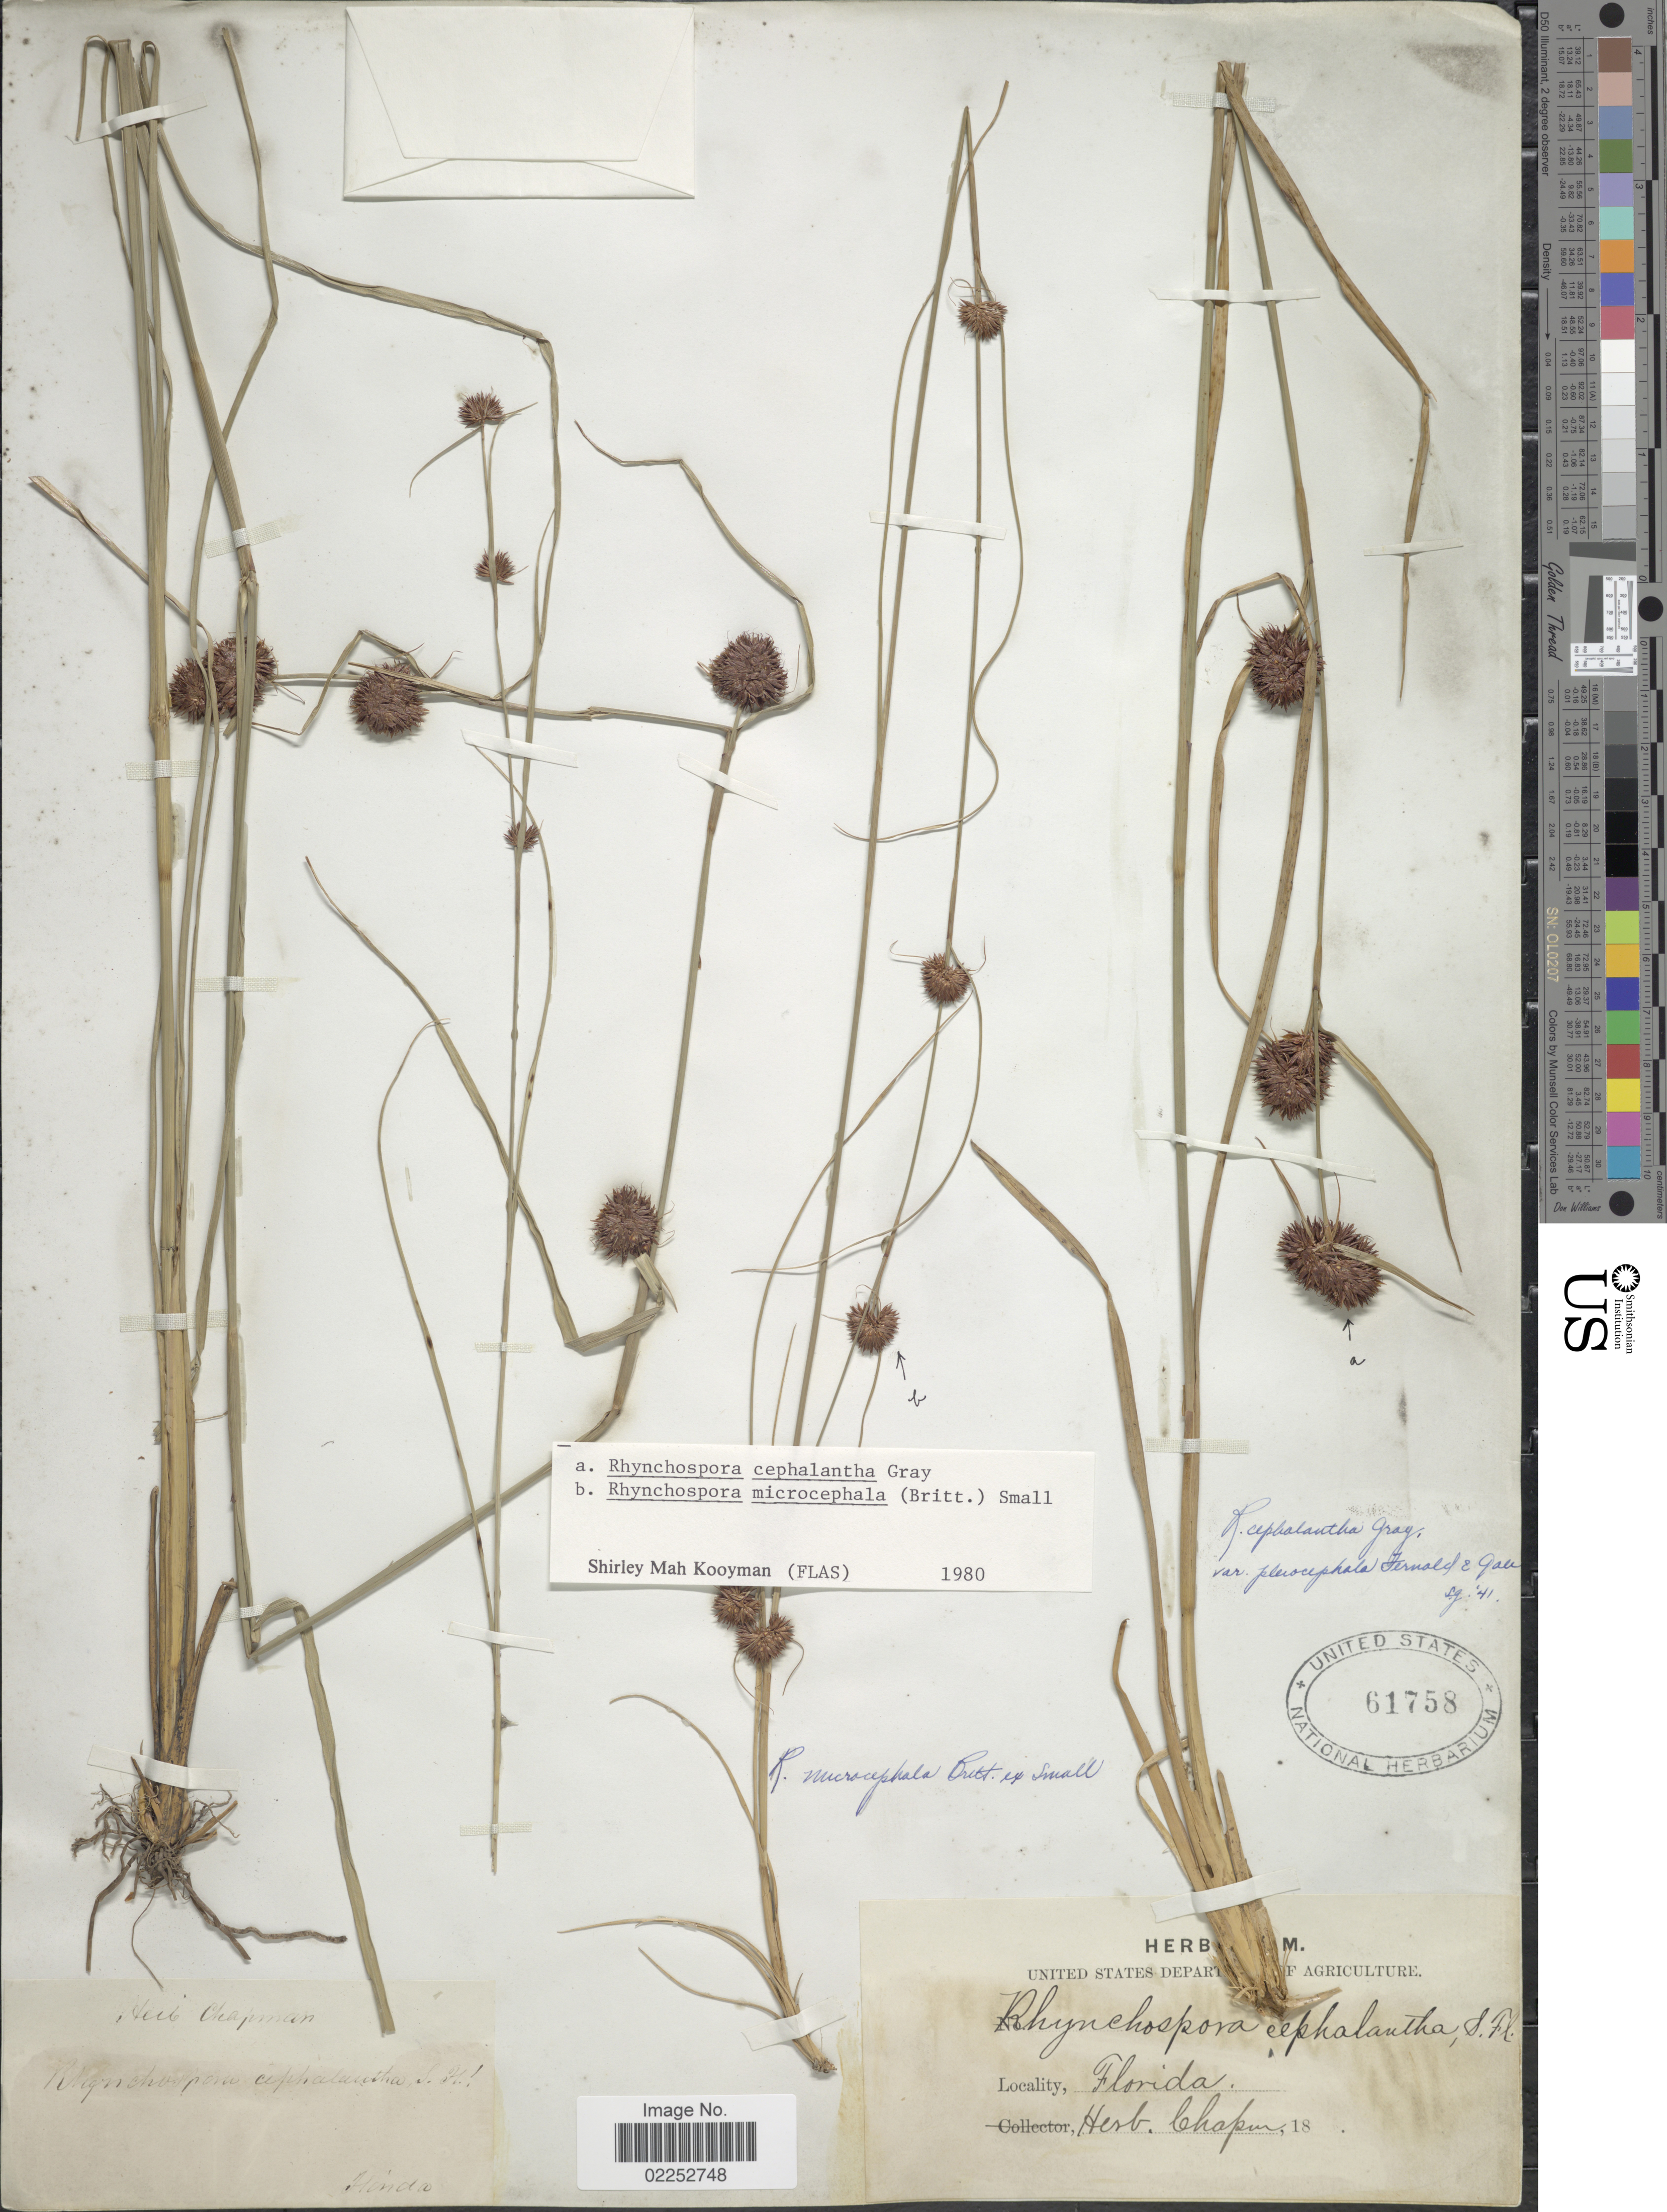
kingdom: Plantae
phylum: Tracheophyta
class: Liliopsida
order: Poales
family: Cyperaceae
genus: Rhynchospora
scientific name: Rhynchospora cephalantha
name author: A. Gray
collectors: ex herb. Chapman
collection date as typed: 18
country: United States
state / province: Florida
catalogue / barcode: US 61758